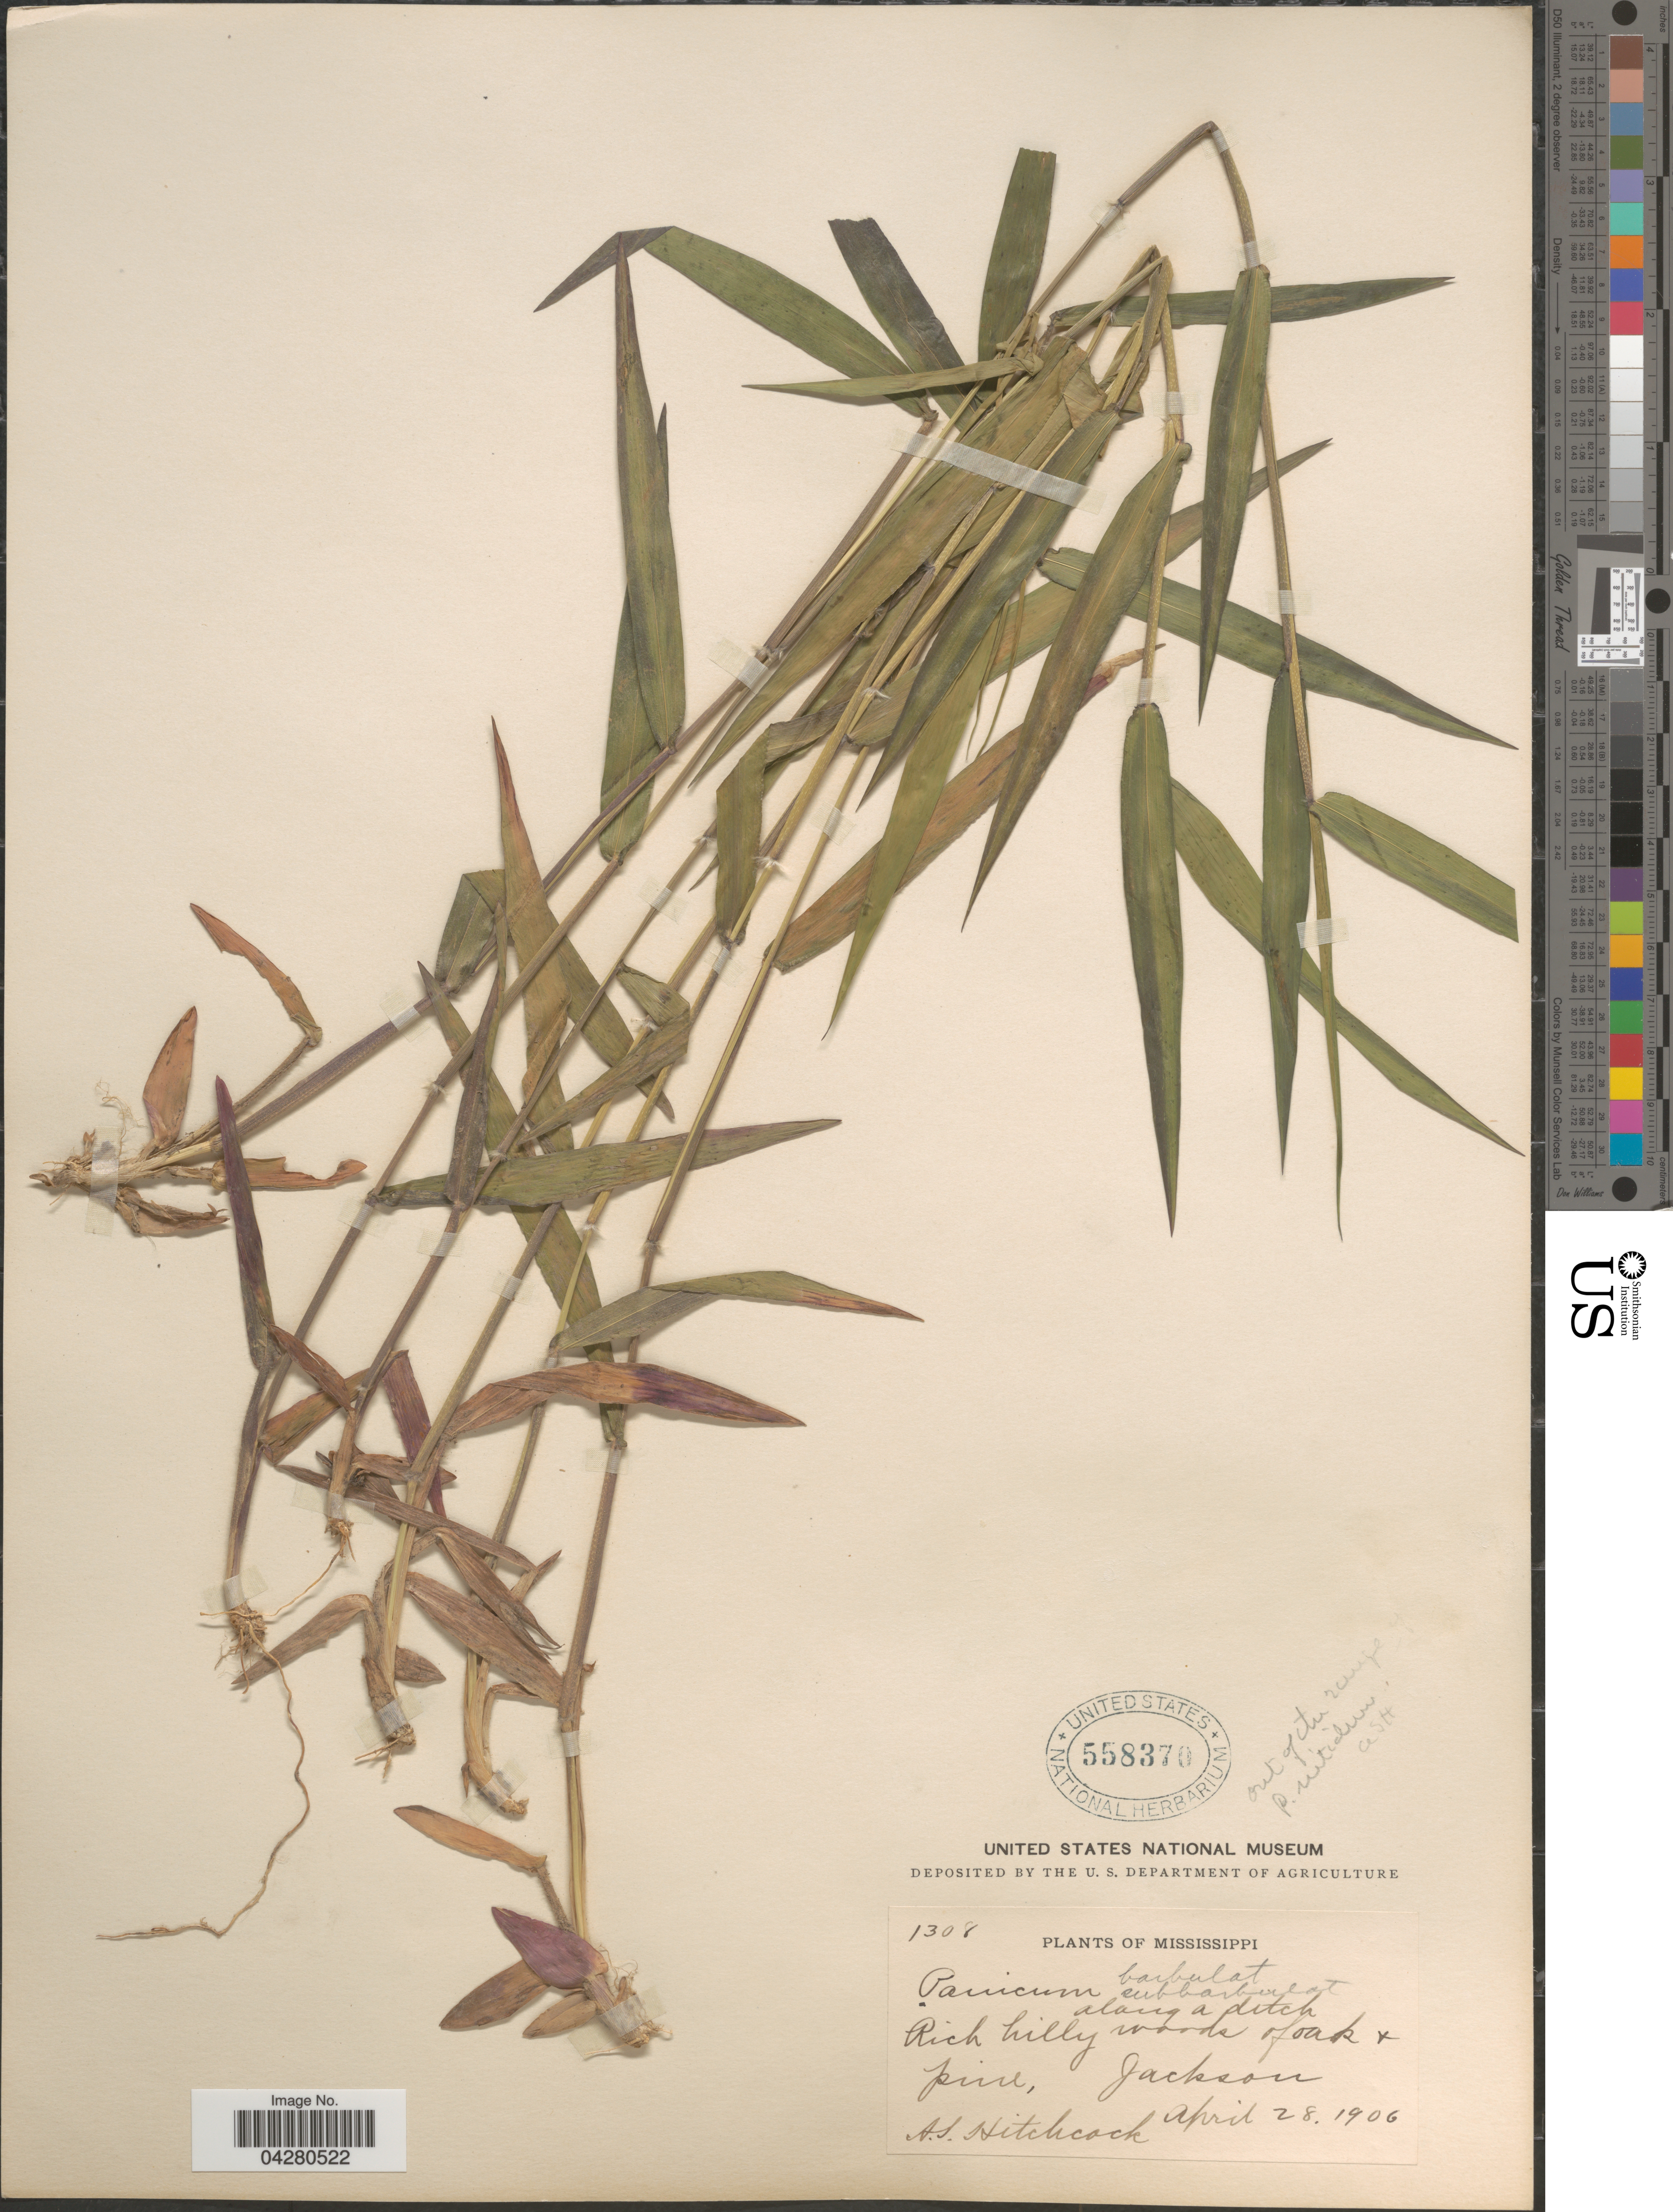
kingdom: Plantae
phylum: Tracheophyta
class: Liliopsida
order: Poales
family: Poaceae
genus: Dichanthelium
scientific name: Dichanthelium dichotomum var. dichotomum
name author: (L.) Gould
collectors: A. S. Hitchcock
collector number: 1308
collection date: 1906-04-28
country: United States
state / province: Mississippi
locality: Rich hilly along a ditch woods of oak + pine, Jackson.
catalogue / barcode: US 558370